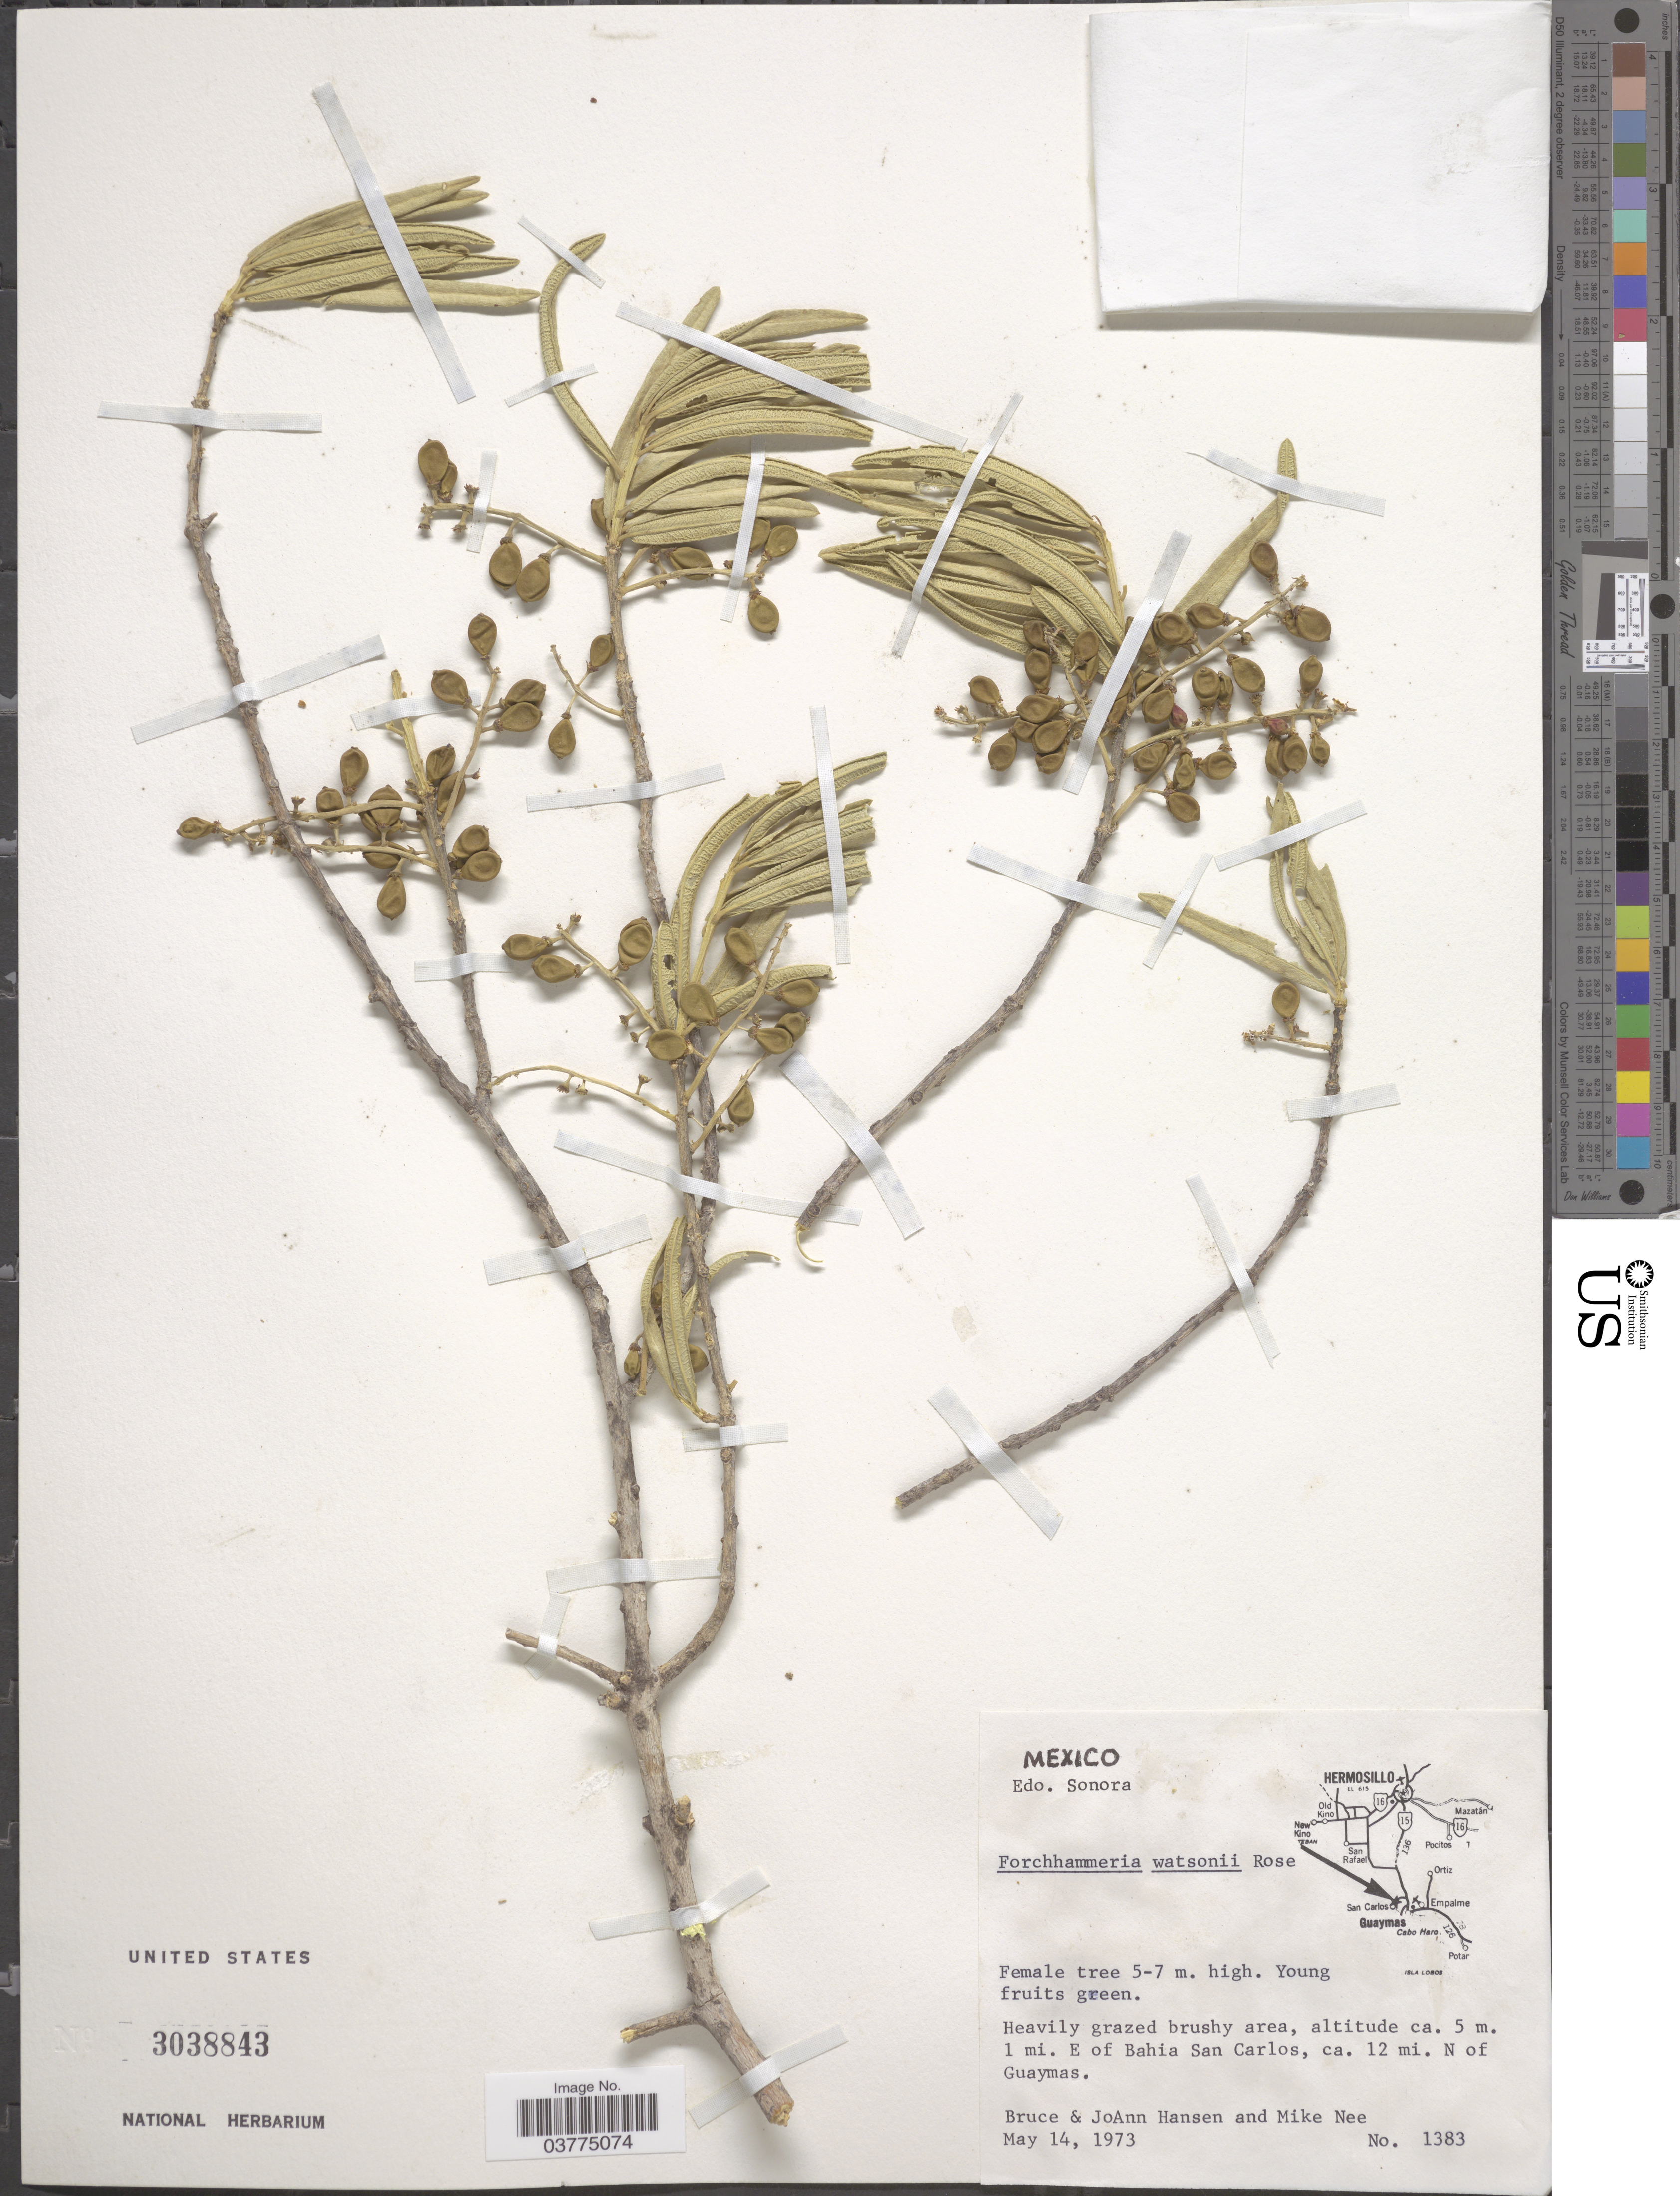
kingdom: Plantae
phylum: Tracheophyta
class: Magnoliopsida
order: Brassicales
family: Stixaceae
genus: Forchhammeria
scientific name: Forchhammeria watsonii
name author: Rose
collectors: B. Hansen, J. Hansen & M. Nee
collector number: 1383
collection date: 1973-05-14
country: Mexico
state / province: Sonora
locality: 1 mi. E of Bahia San Carlos, ca. 12 mi. N of Guaymas.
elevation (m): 5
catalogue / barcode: US 3038843